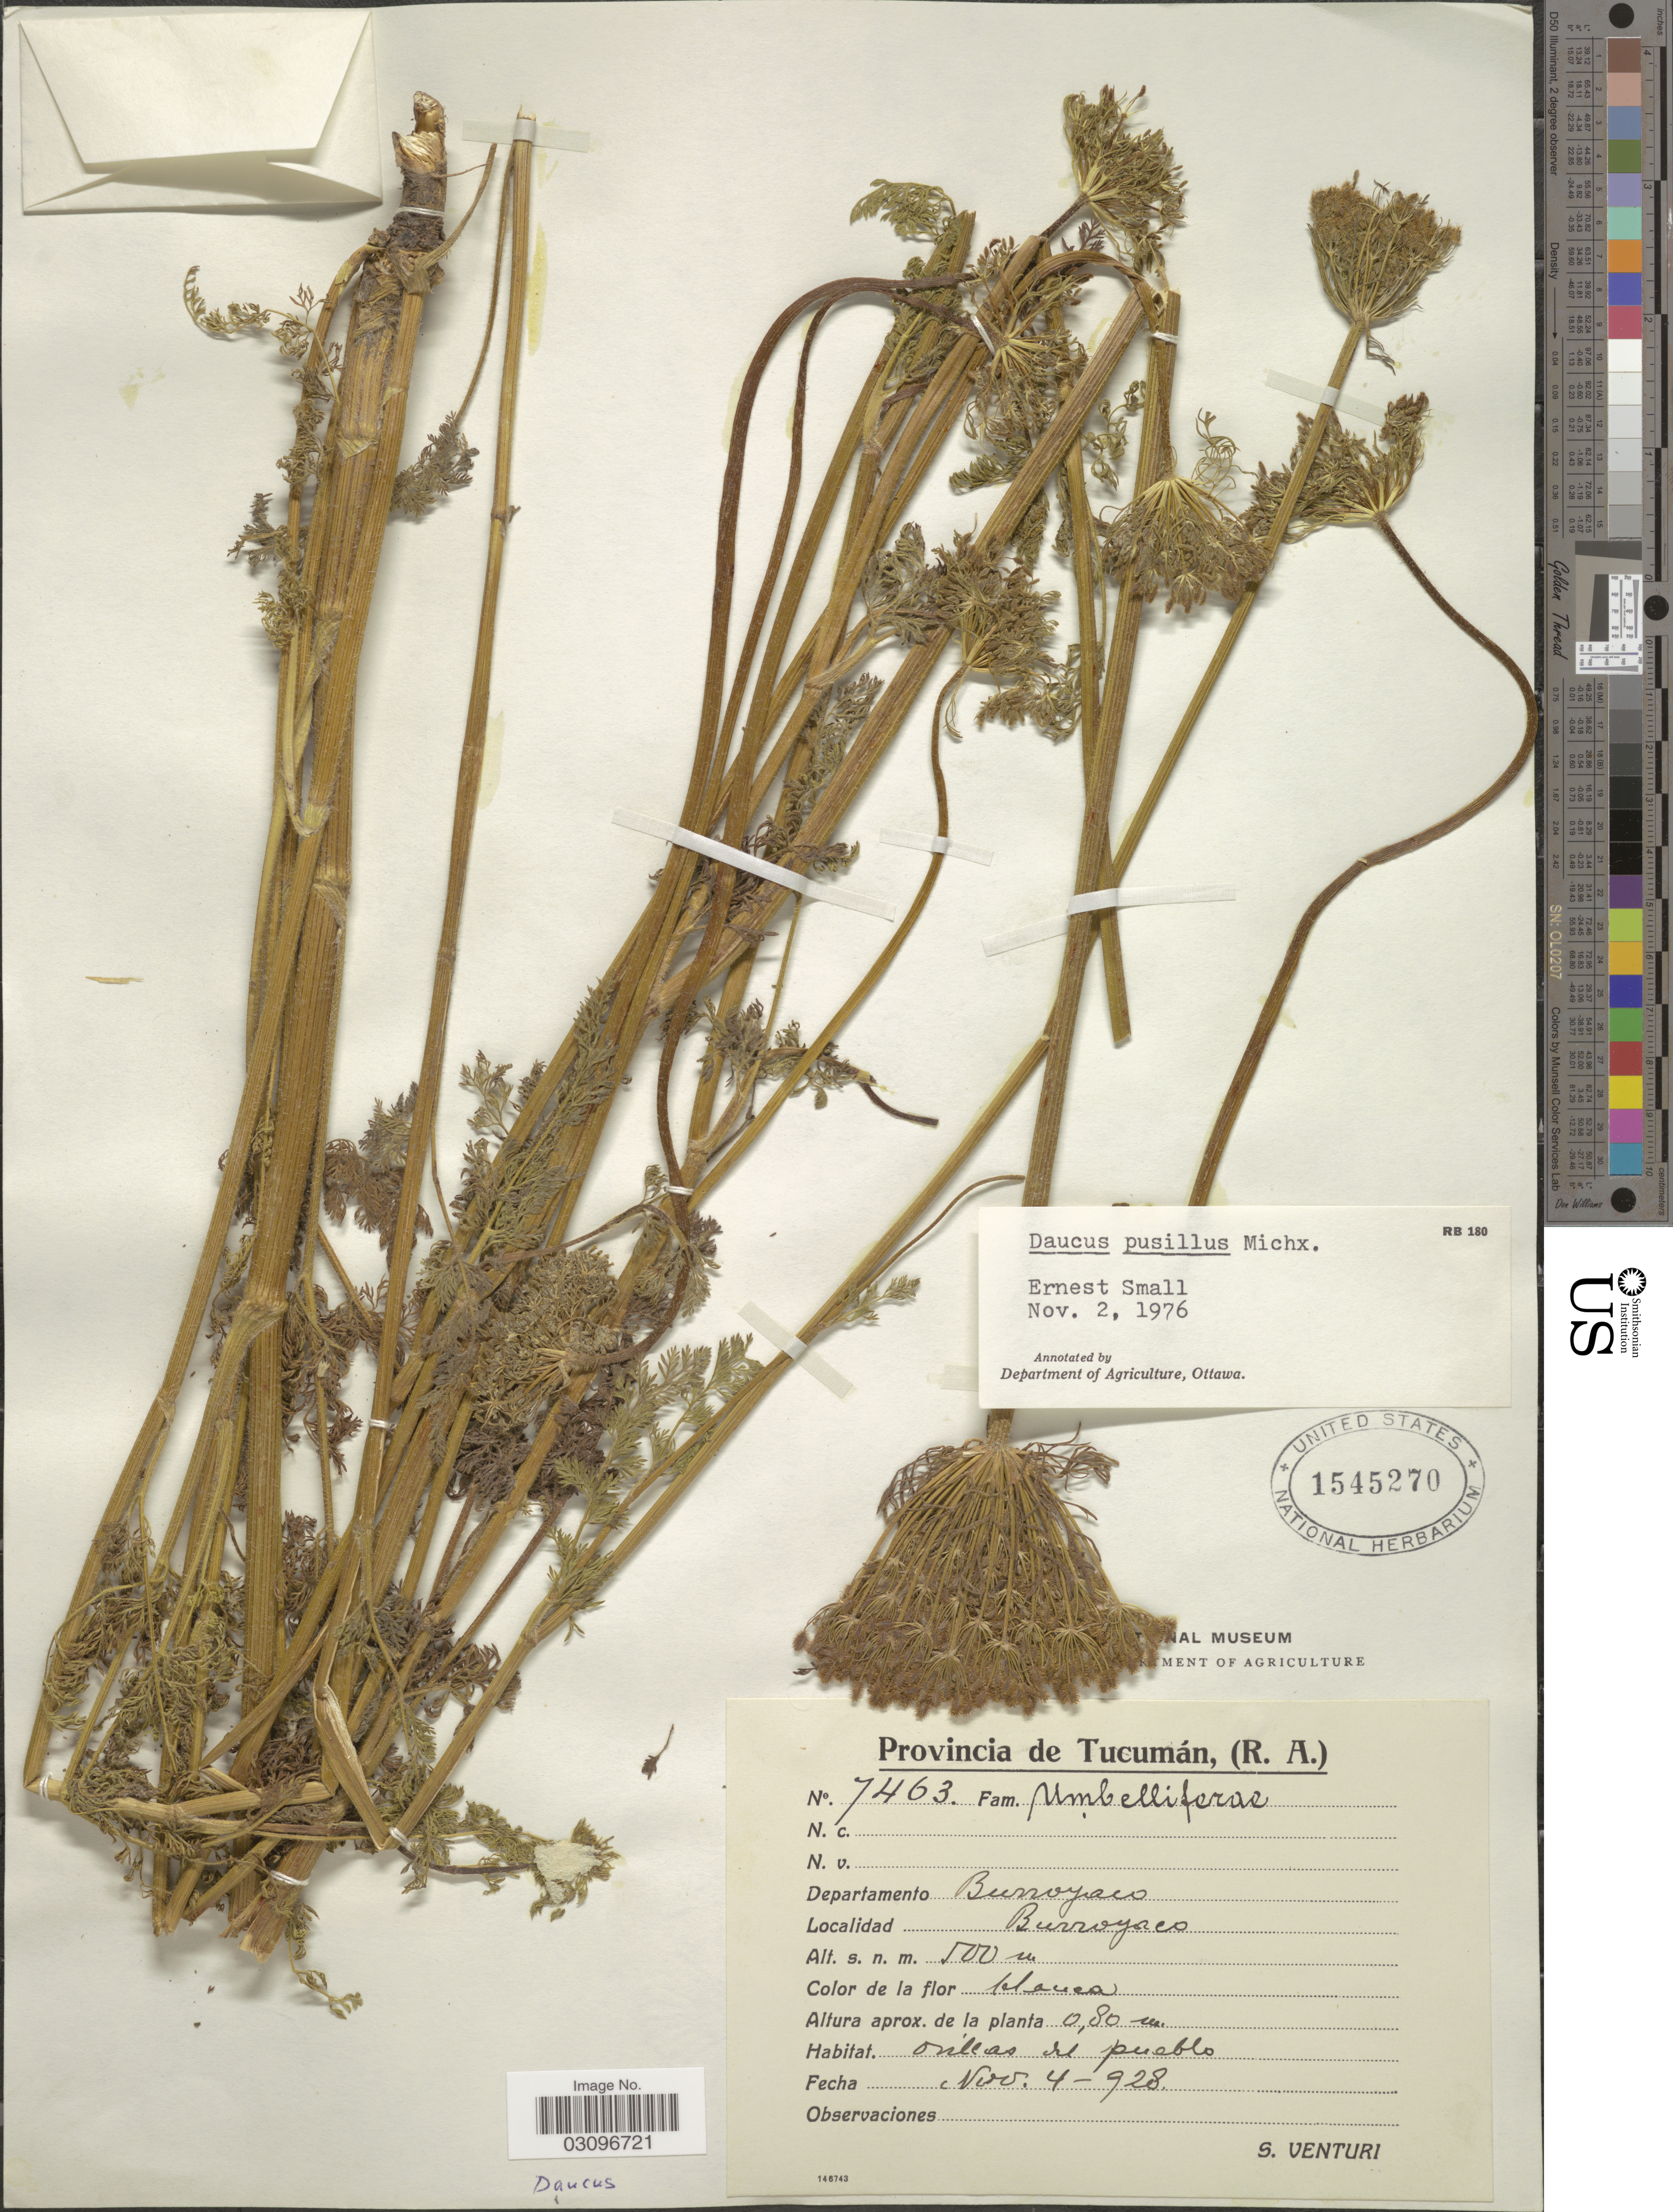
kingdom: Plantae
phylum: Tracheophyta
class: Magnoliopsida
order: Apiales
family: Apiaceae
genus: Daucus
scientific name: Daucus pusillus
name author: Michx.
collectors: S. Venturi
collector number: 7463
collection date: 1928-11-04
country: Argentina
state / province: Tucuman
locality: (R. A.), Departamento Burruyacu. Burruyacu.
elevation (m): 500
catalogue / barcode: US 1154570